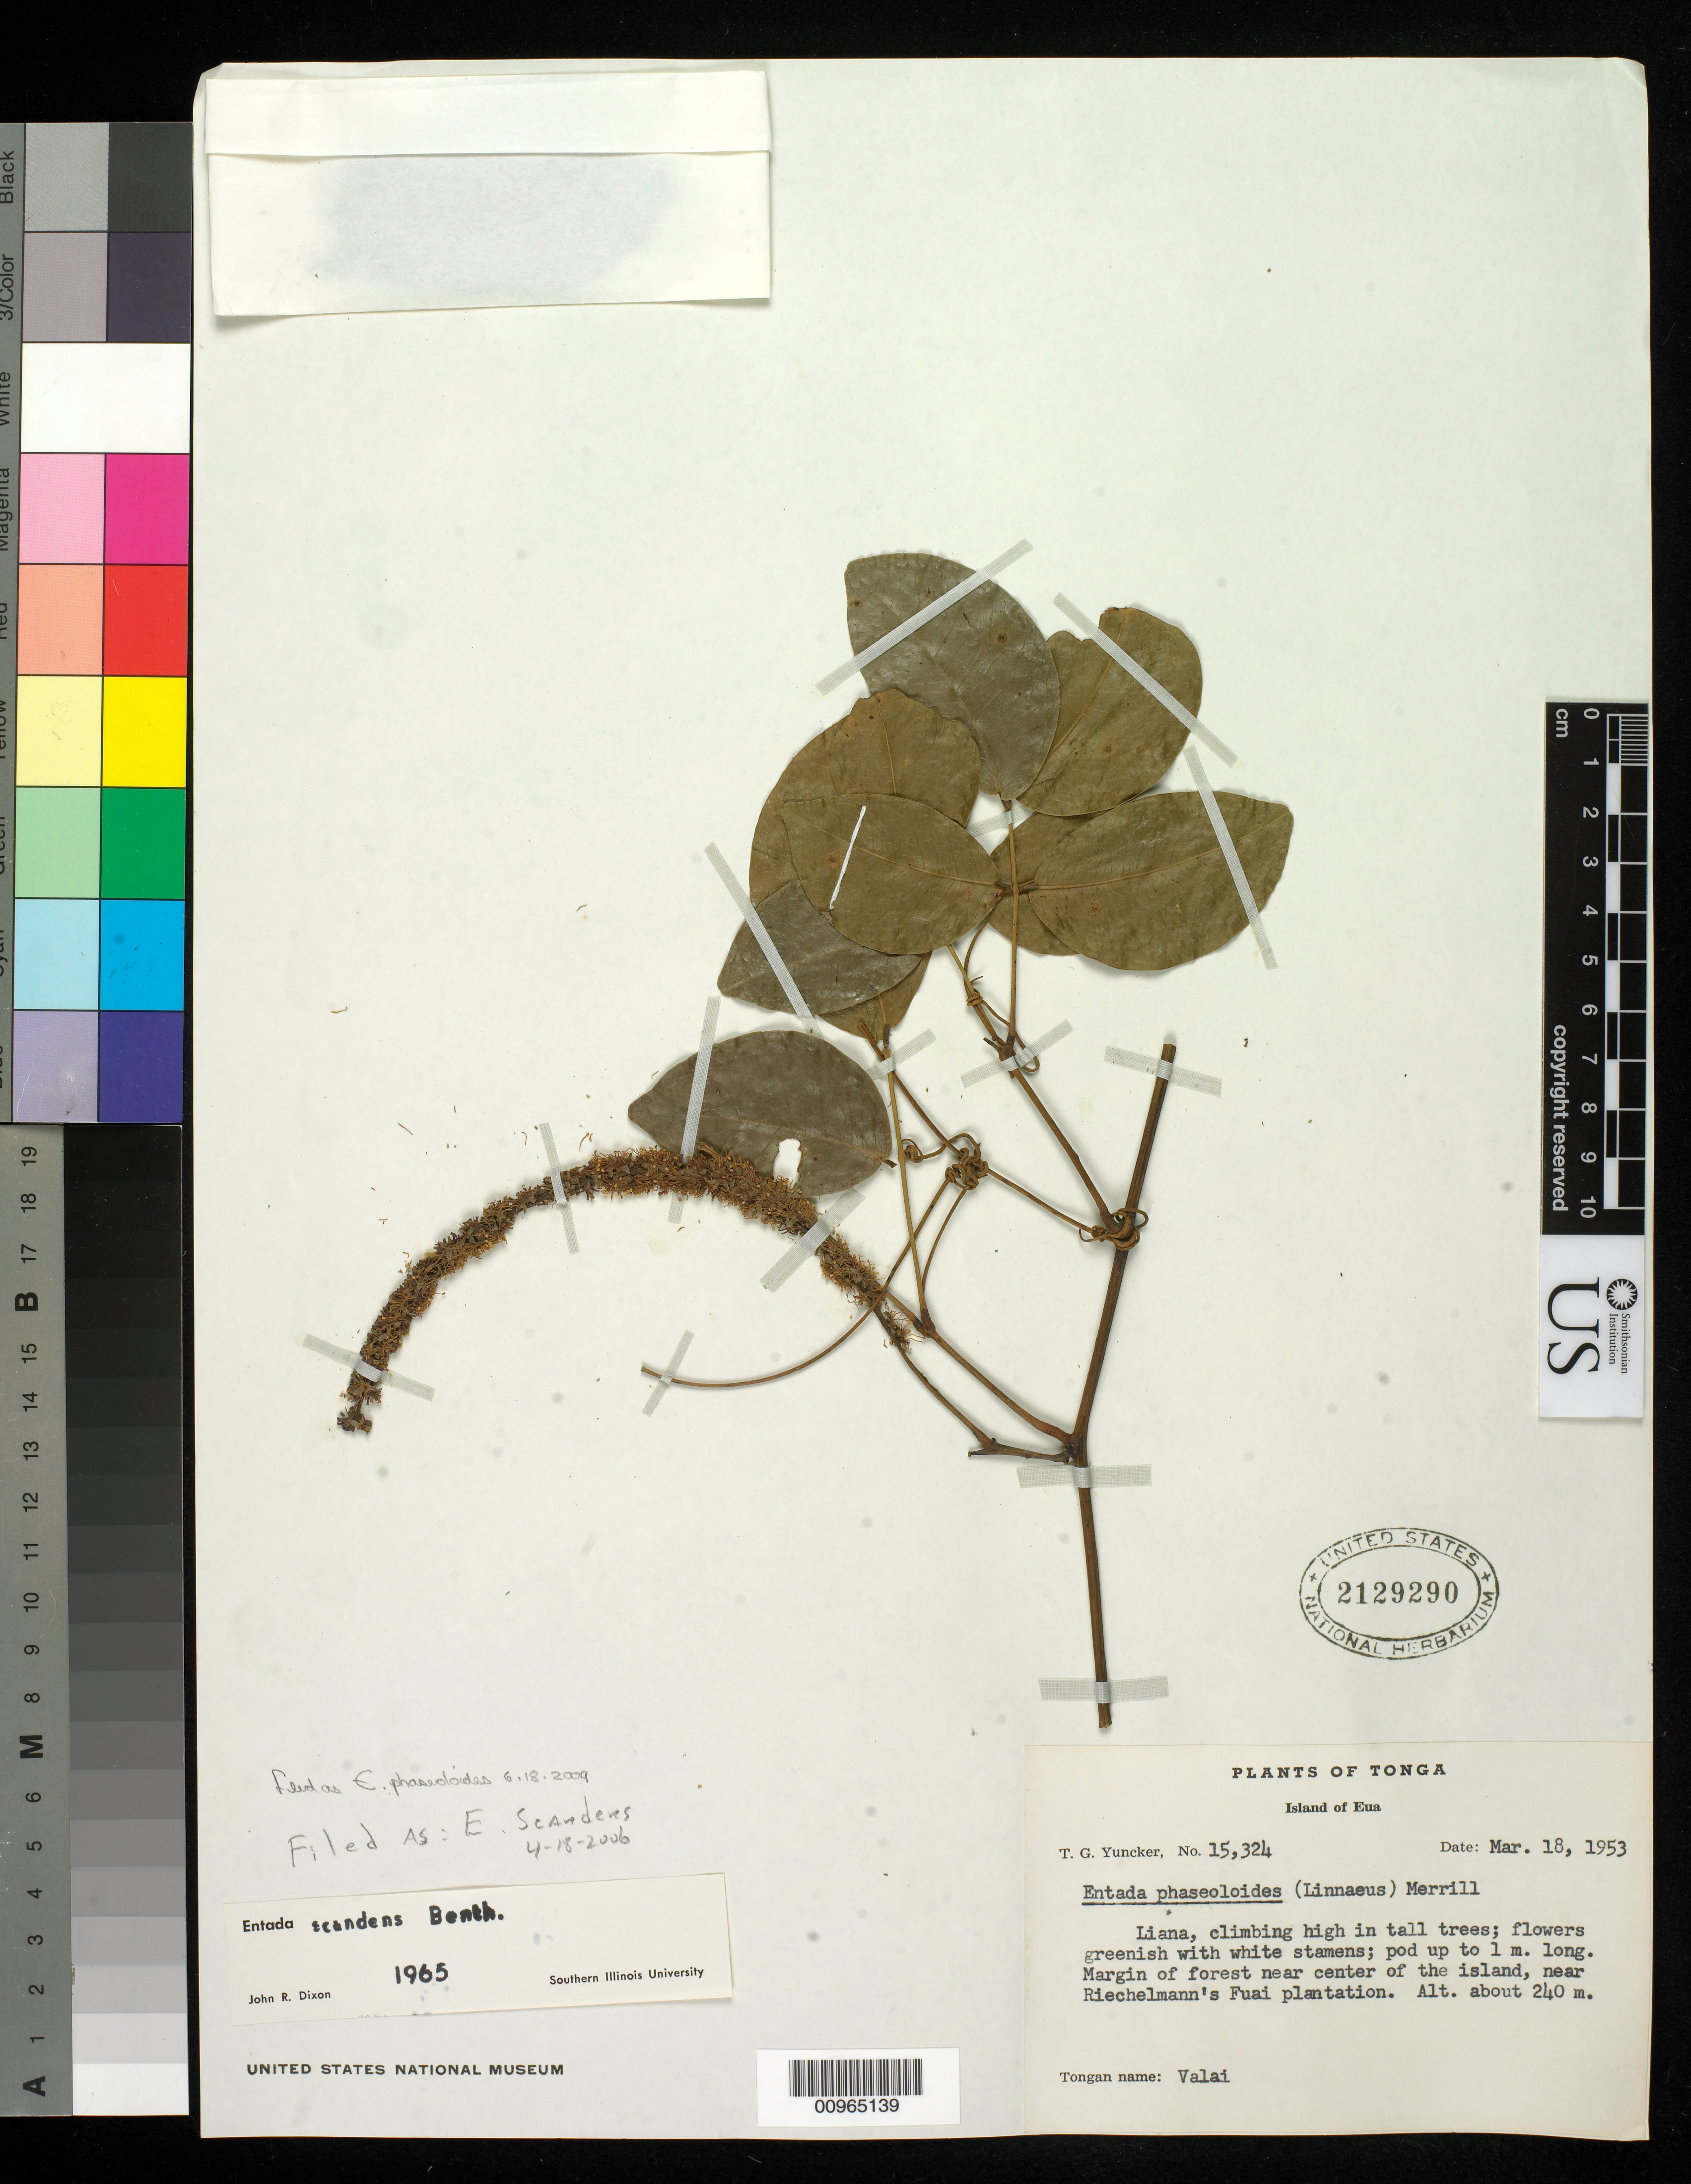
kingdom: Plantae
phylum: Tracheophyta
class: Magnoliopsida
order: Fabales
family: Fabaceae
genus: Entada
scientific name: Entada phaseoloides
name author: (L.) Merr.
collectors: T. G. Yuncker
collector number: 15324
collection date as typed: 18 Mar 1953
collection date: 1953-03-18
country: Tonga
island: Eua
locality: Liana in margin of forest near center of island, near Riechelmann's Fuai plantation.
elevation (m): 240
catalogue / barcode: US 2129290